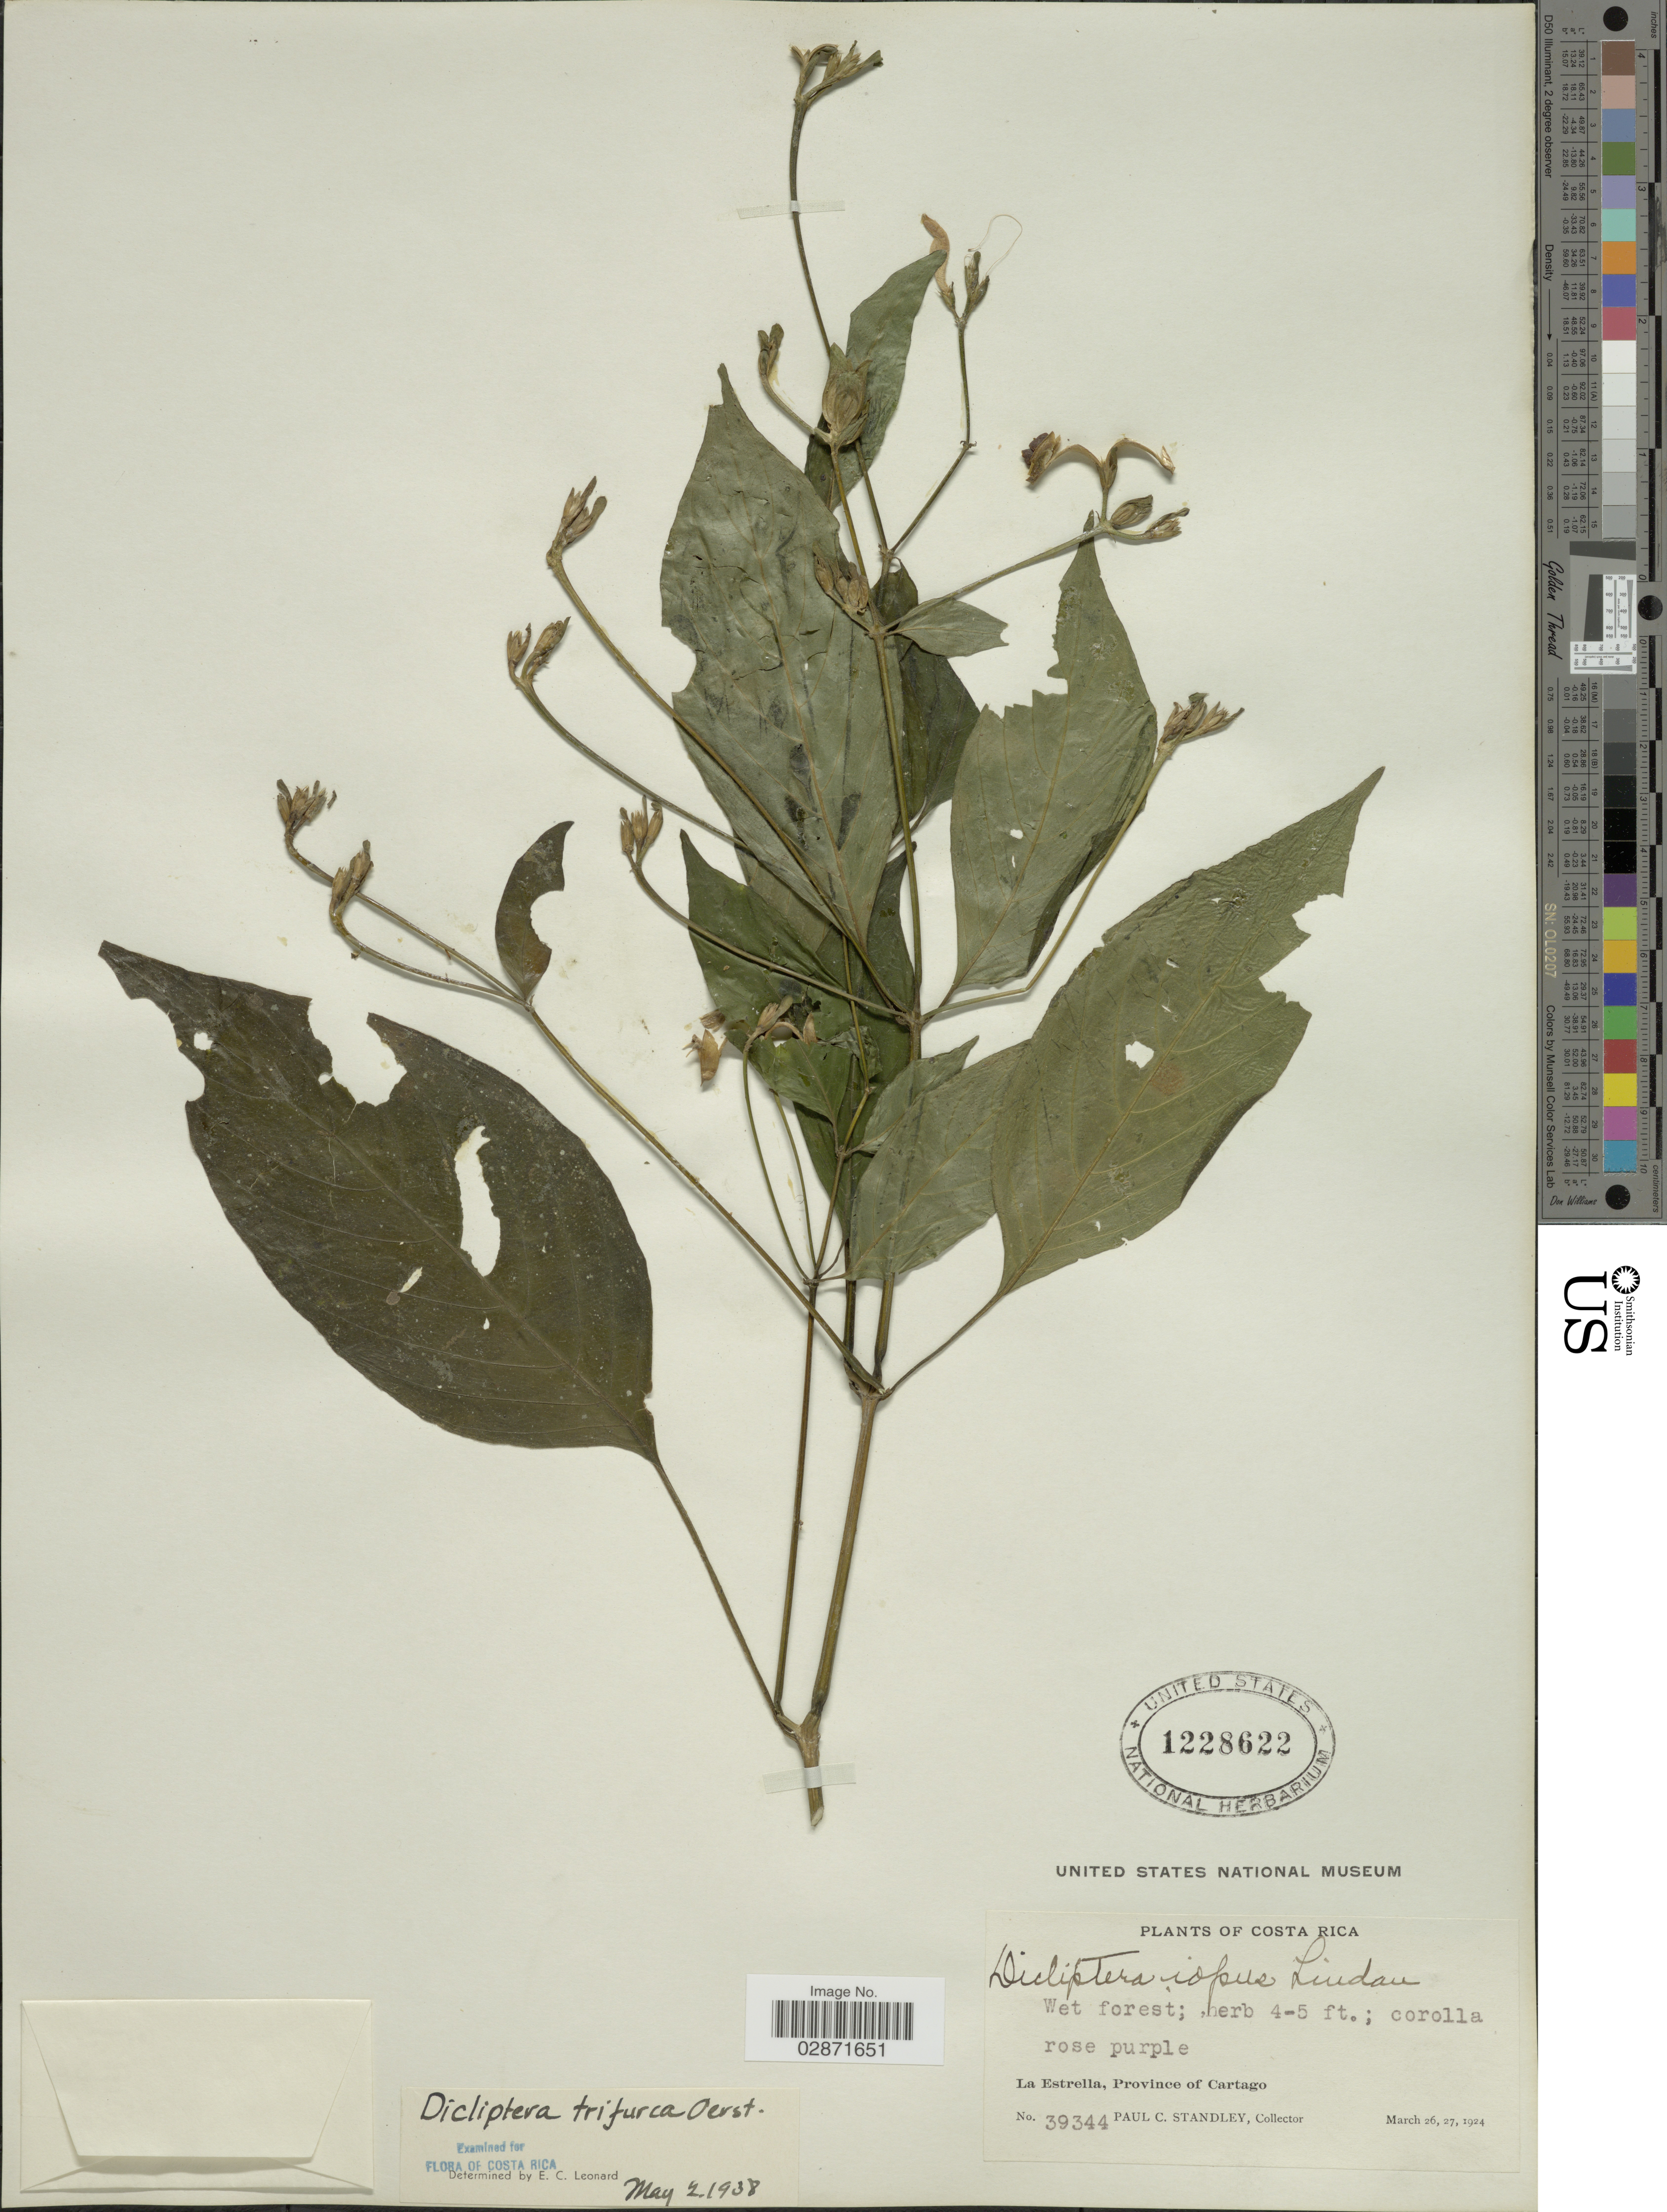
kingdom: Plantae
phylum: Tracheophyta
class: Magnoliopsida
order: Lamiales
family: Acanthaceae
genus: Dicliptera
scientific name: Dicliptera trifurca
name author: Oerst.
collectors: P. C. Standley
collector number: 39344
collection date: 1924-03-26/1924-03-27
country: Costa Rica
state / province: Cartago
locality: La Estrella, Province of Cartago.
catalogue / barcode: US 1228622